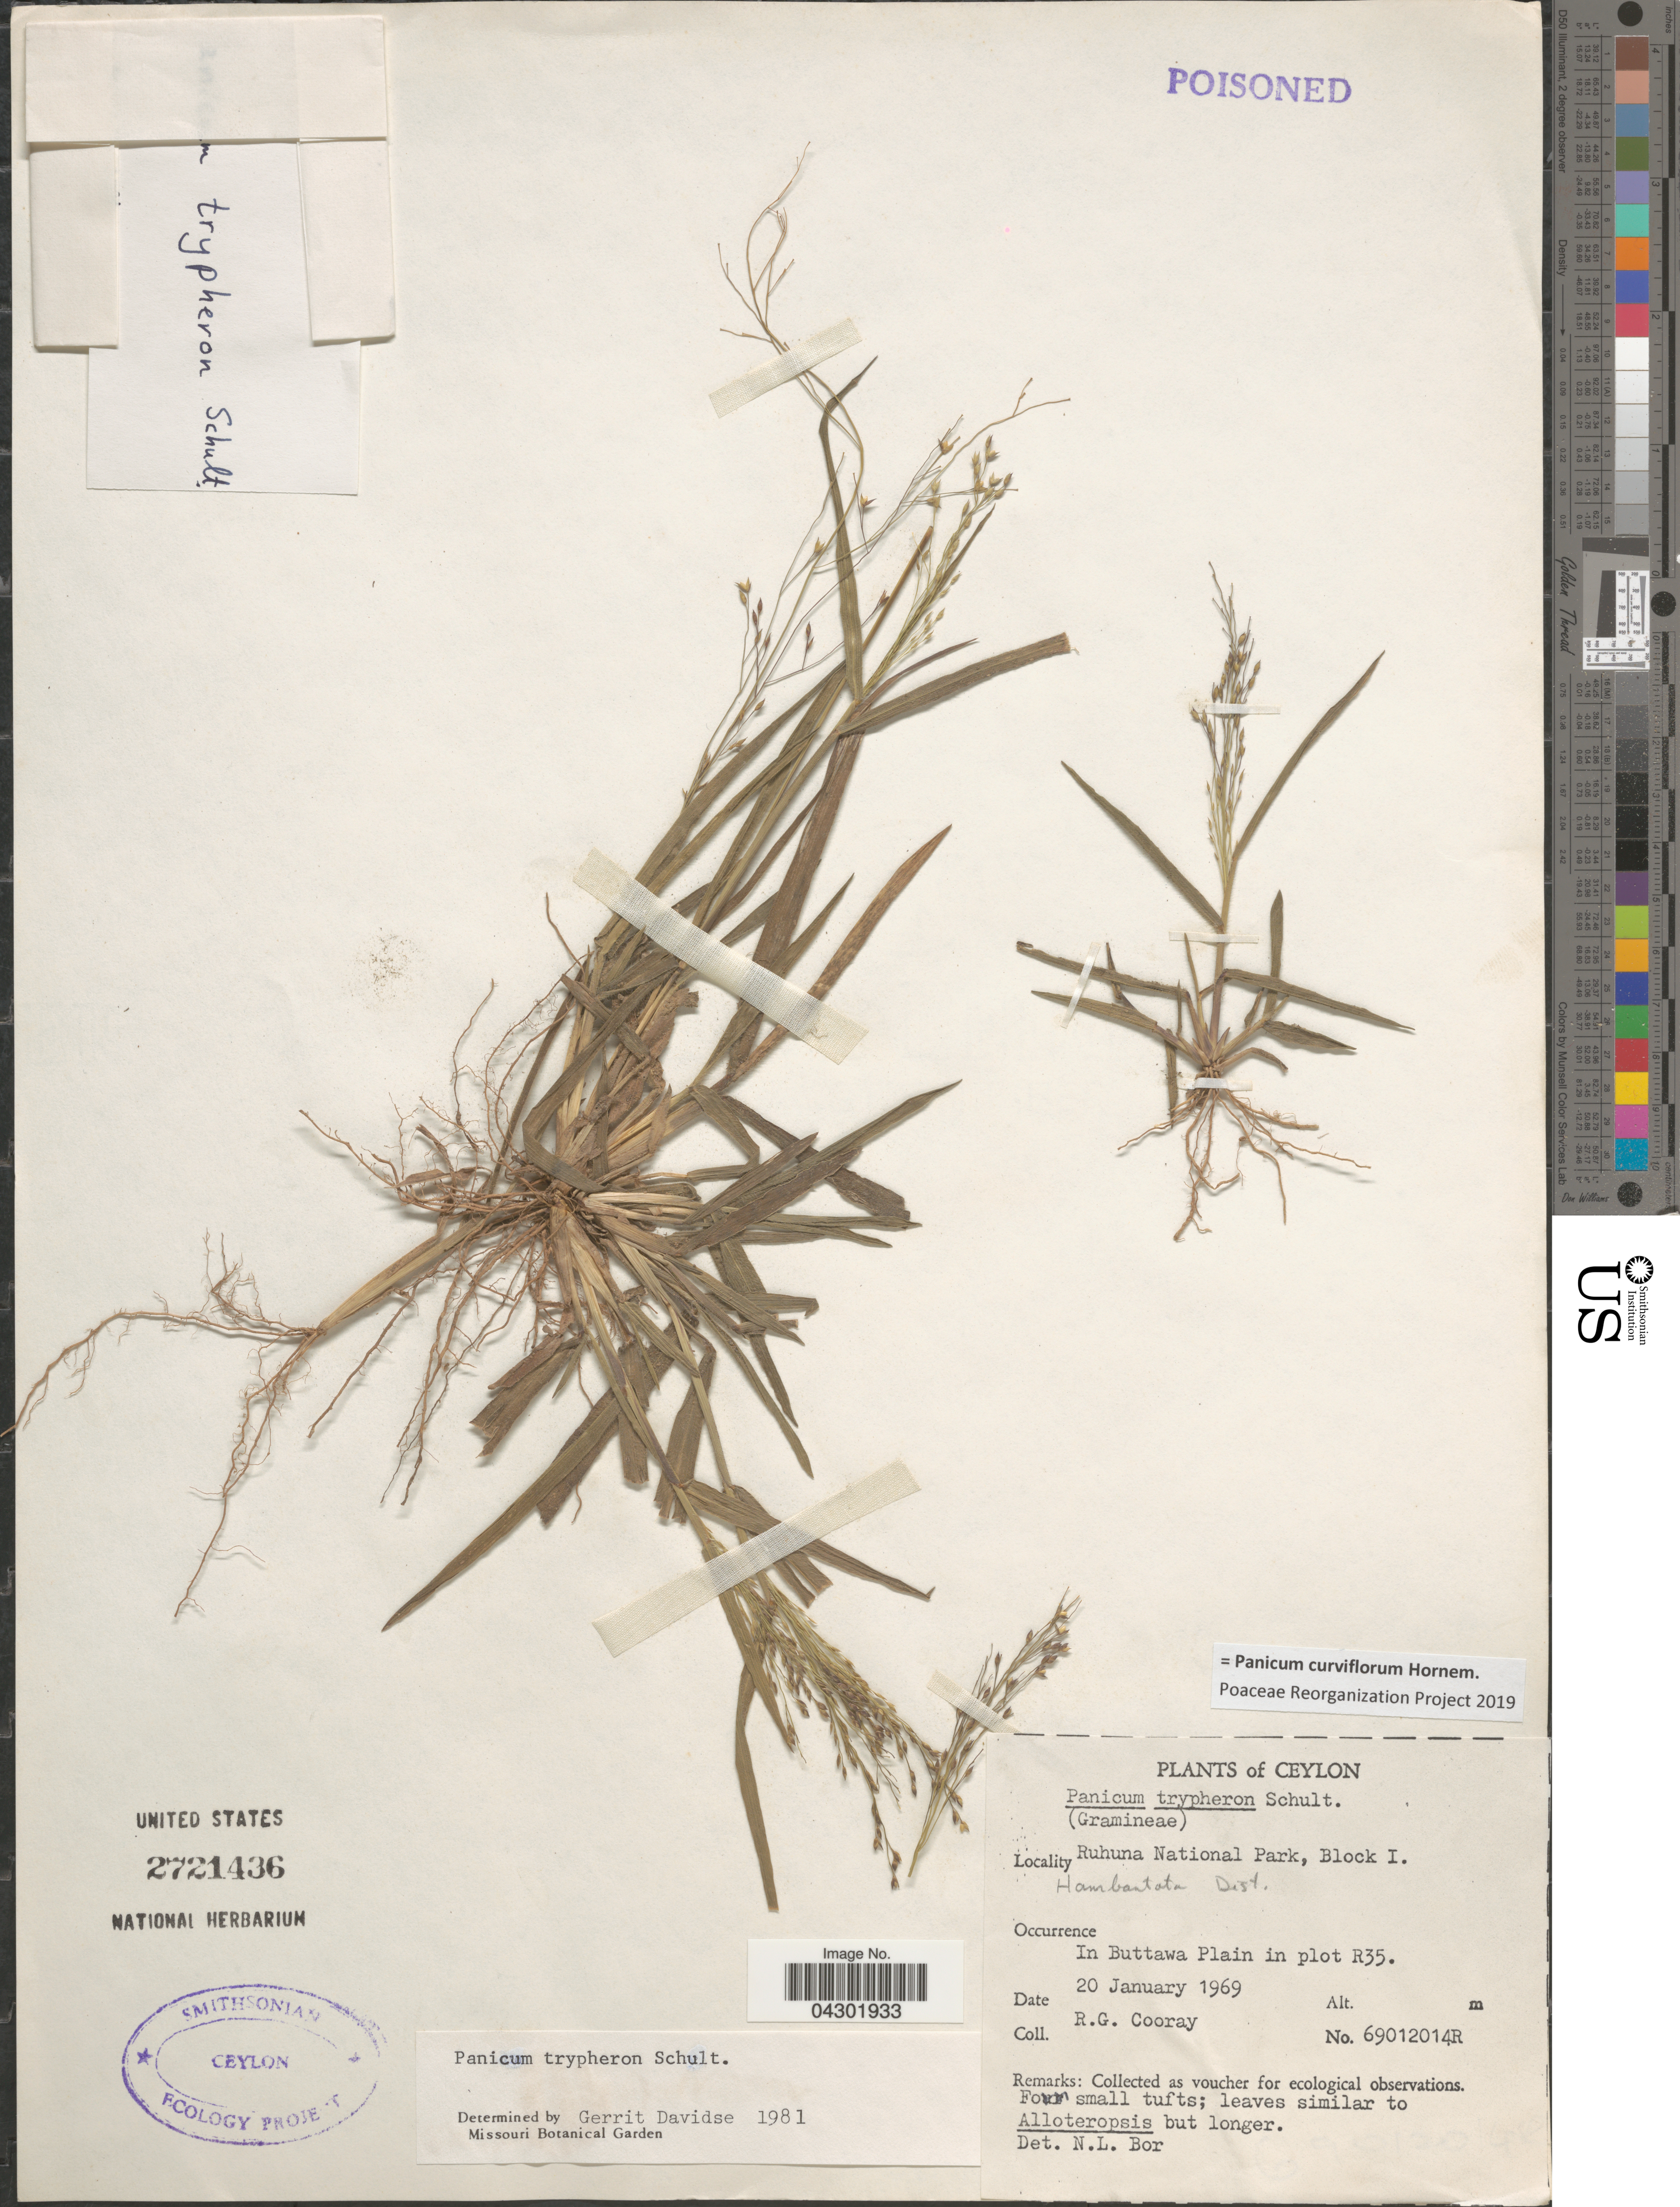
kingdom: Plantae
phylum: Tracheophyta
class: Liliopsida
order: Poales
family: Poaceae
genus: Panicum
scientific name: Panicum curviflorum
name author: Hornem.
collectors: R. Cooray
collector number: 69012014R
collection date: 1969-01-20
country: Sri Lanka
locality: Ceylon. Ruhuna National Park, Block I. Hambantota Dist. In Buttawa Plain in plot R35.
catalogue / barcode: US 2721436